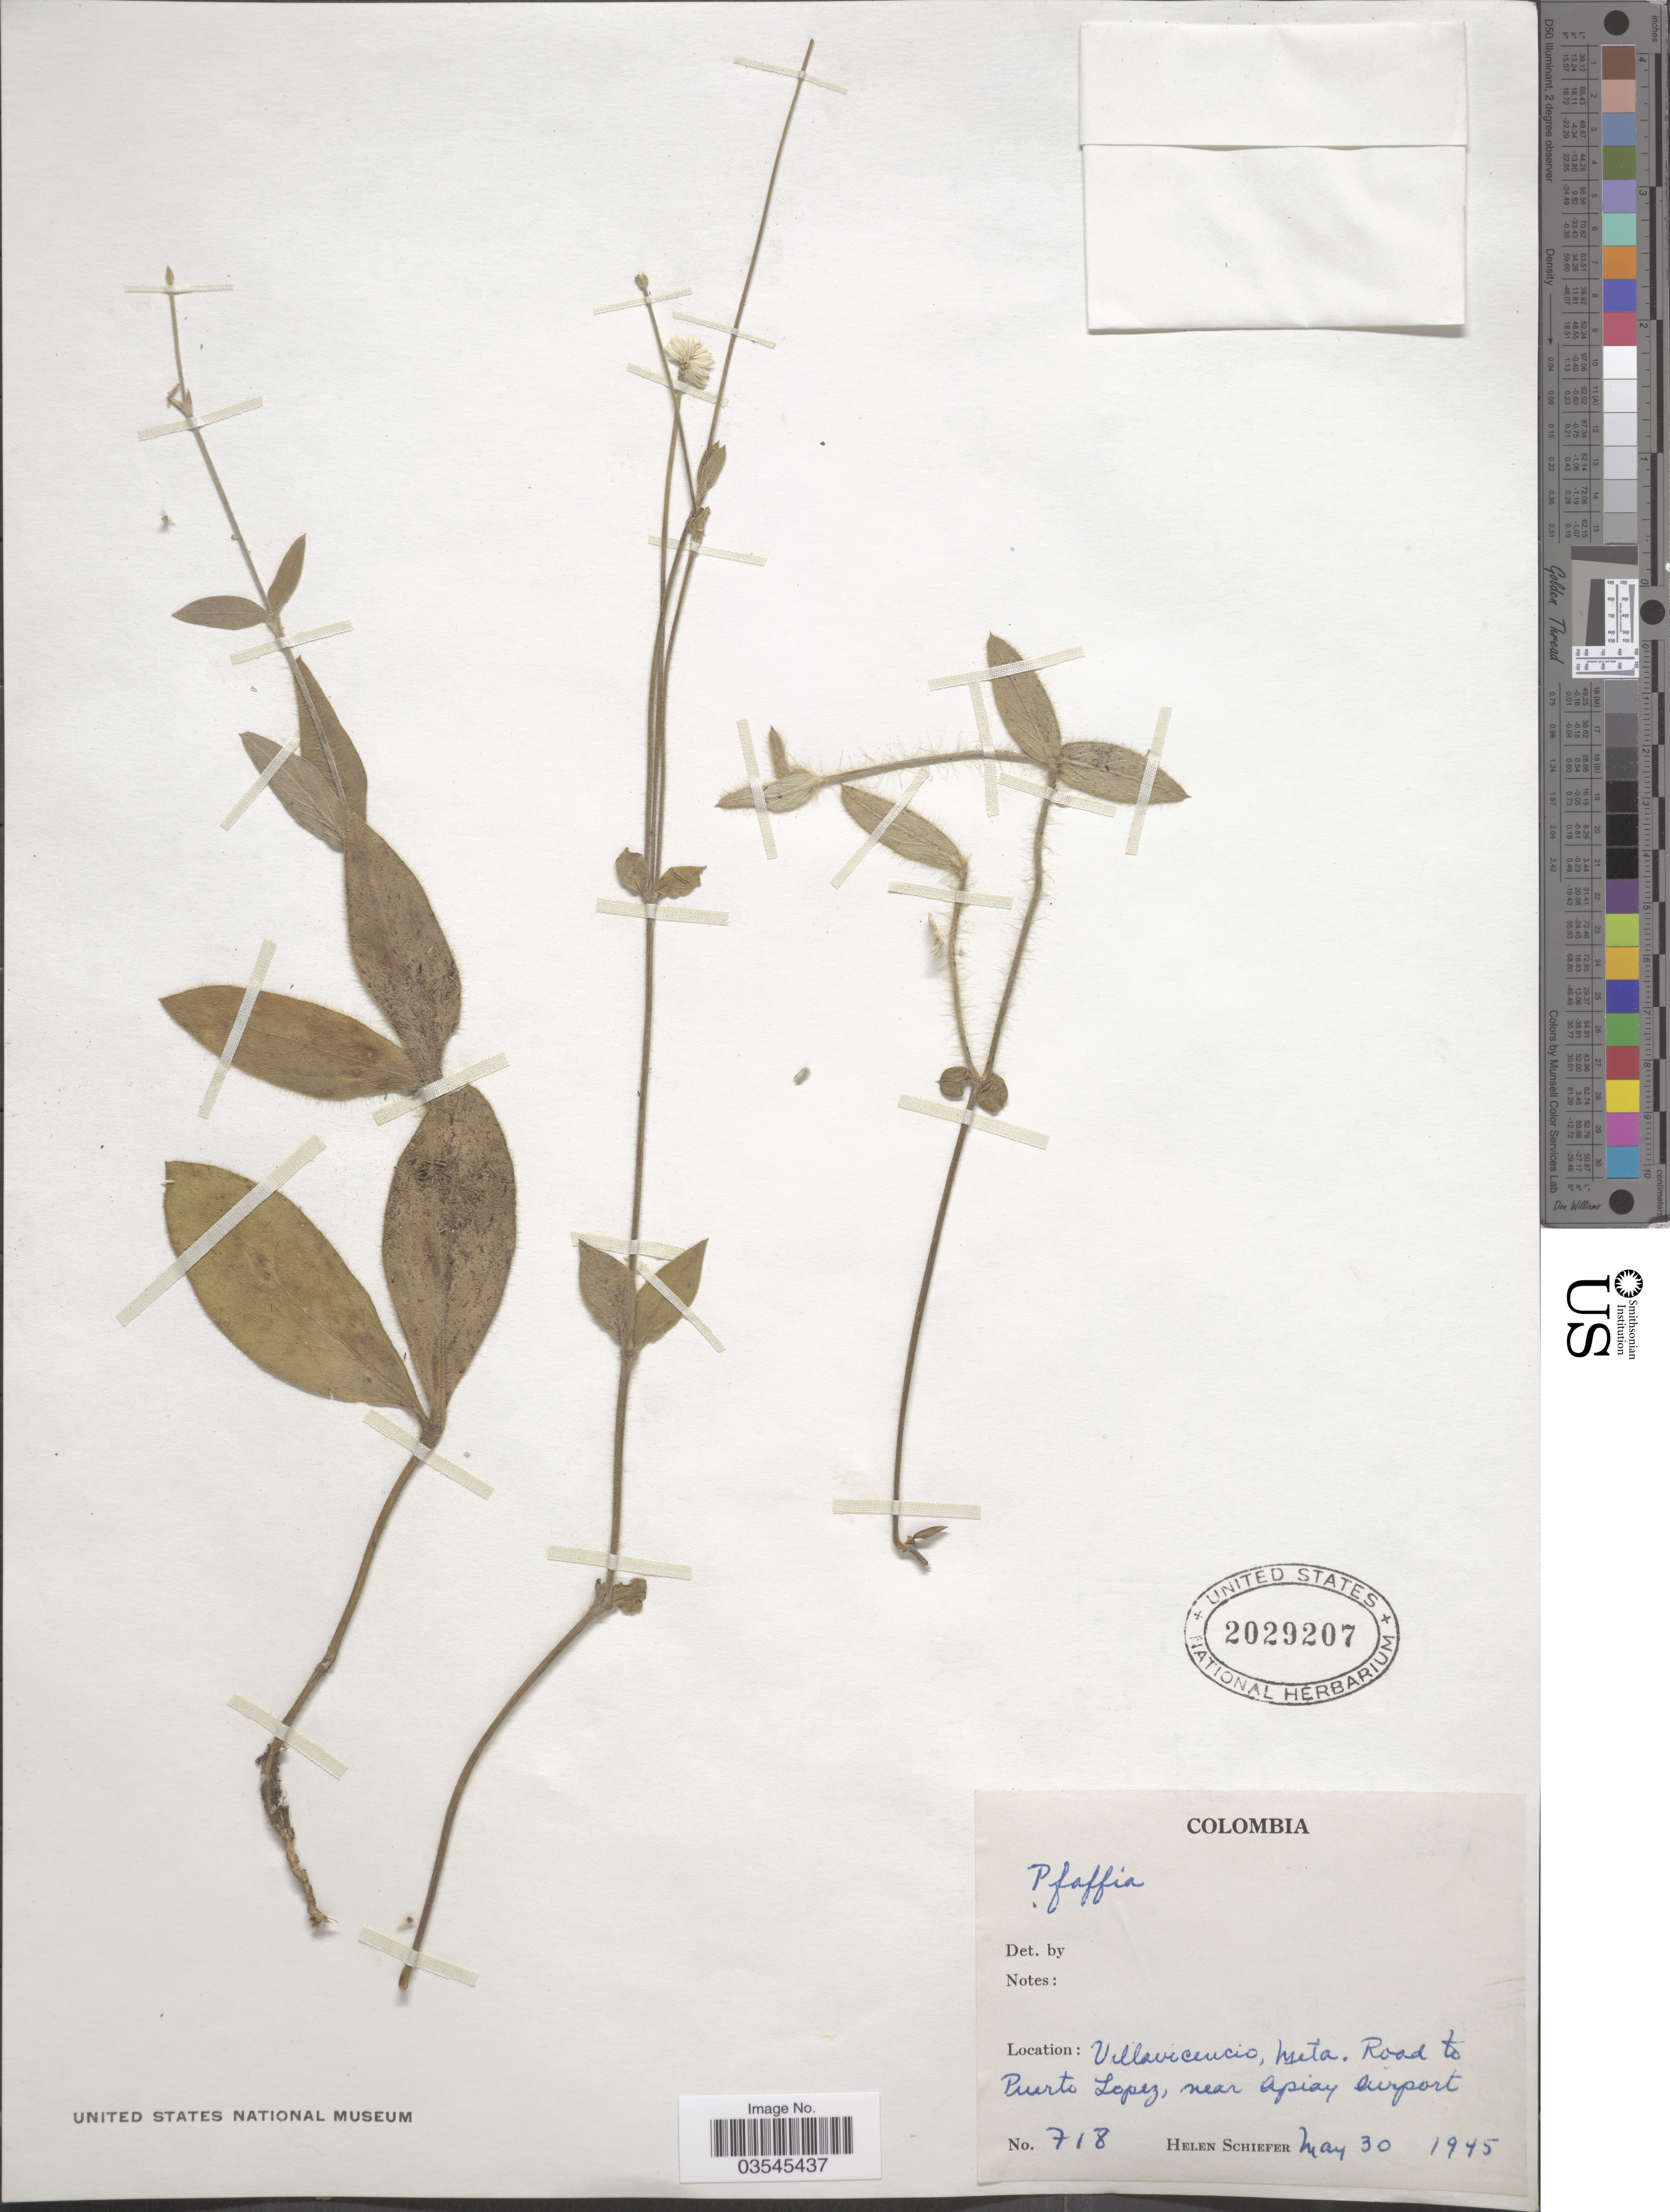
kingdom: Plantae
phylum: Tracheophyta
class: Magnoliopsida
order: Caryophyllales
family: Amaranthaceae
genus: Pfaffia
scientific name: Pfaffia sp.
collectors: H. Schiefer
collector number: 718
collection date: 1945-05-30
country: Colombia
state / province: Meta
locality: Villavicencio. Road to Puerto Lopez, near Apiay Airport.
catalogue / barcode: US 2029207